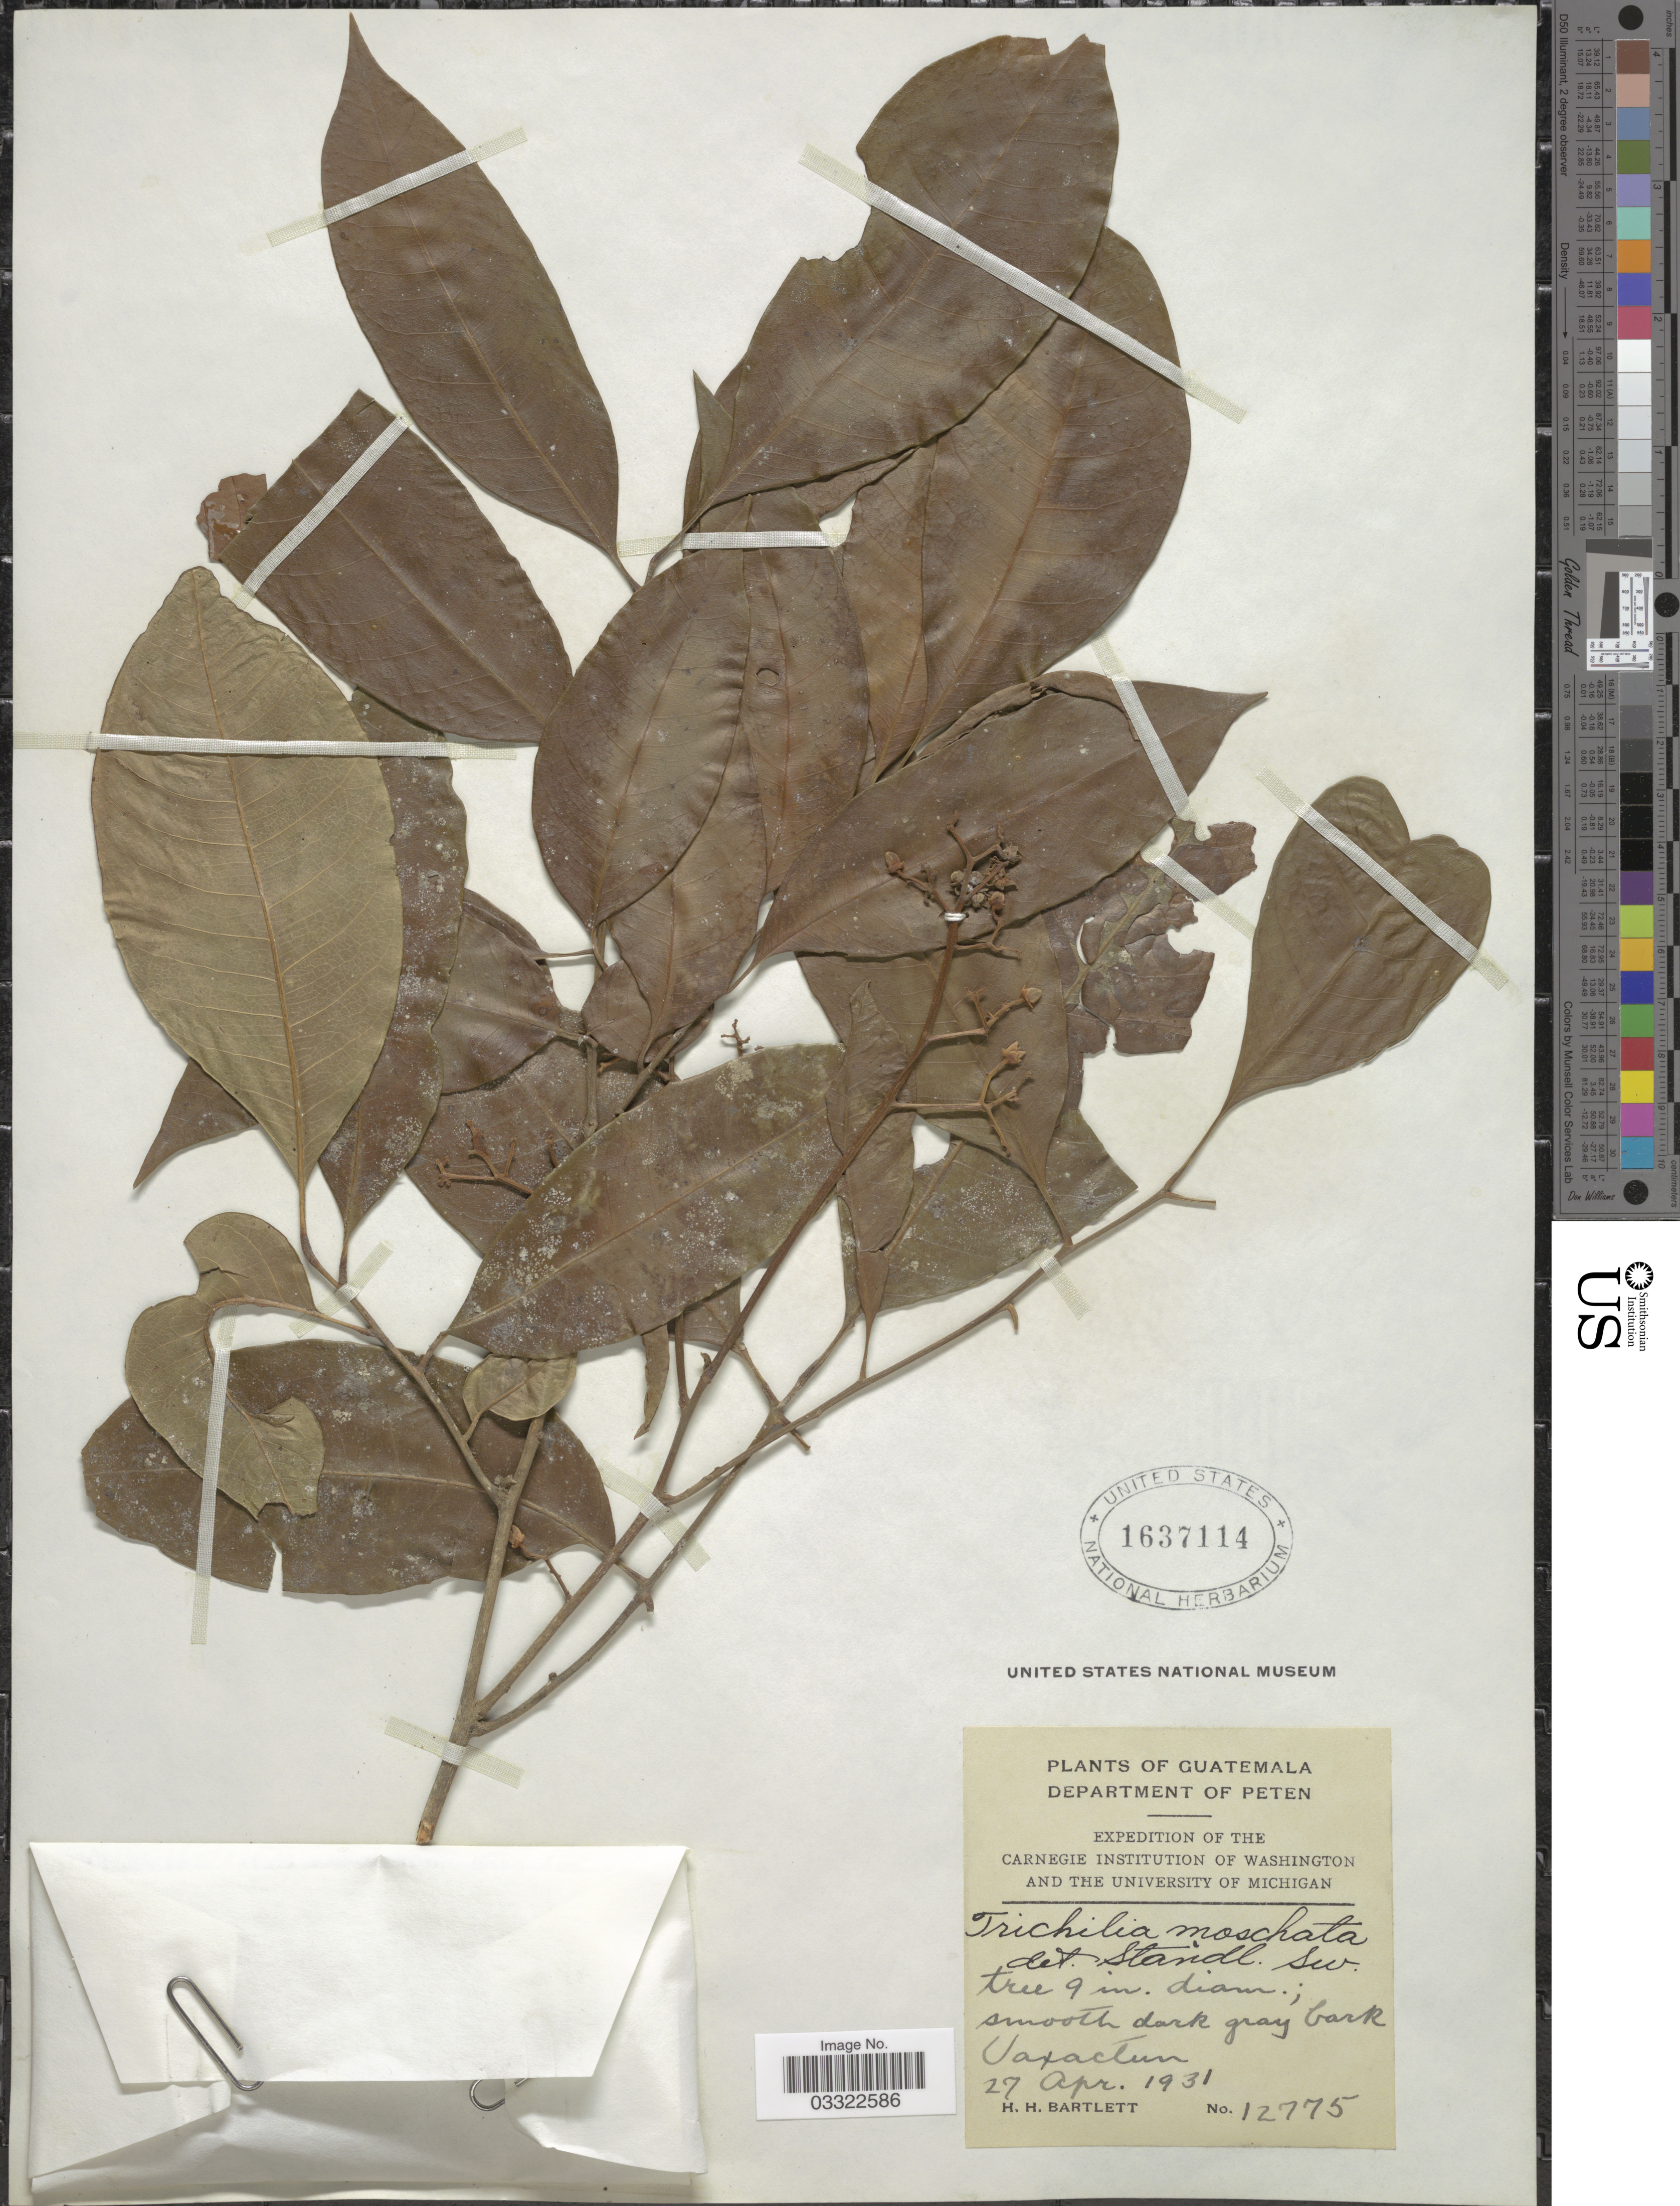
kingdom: Plantae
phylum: Tracheophyta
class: Magnoliopsida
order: Sapindales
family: Meliaceae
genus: Trichilia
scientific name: Trichilia moschata subsp. moschata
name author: Sw.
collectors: H. H. Bartlett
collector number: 12775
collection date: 1931-04-27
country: Guatemala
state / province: El Petén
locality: Department of Peten. Uaxactun.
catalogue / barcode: US 1637114